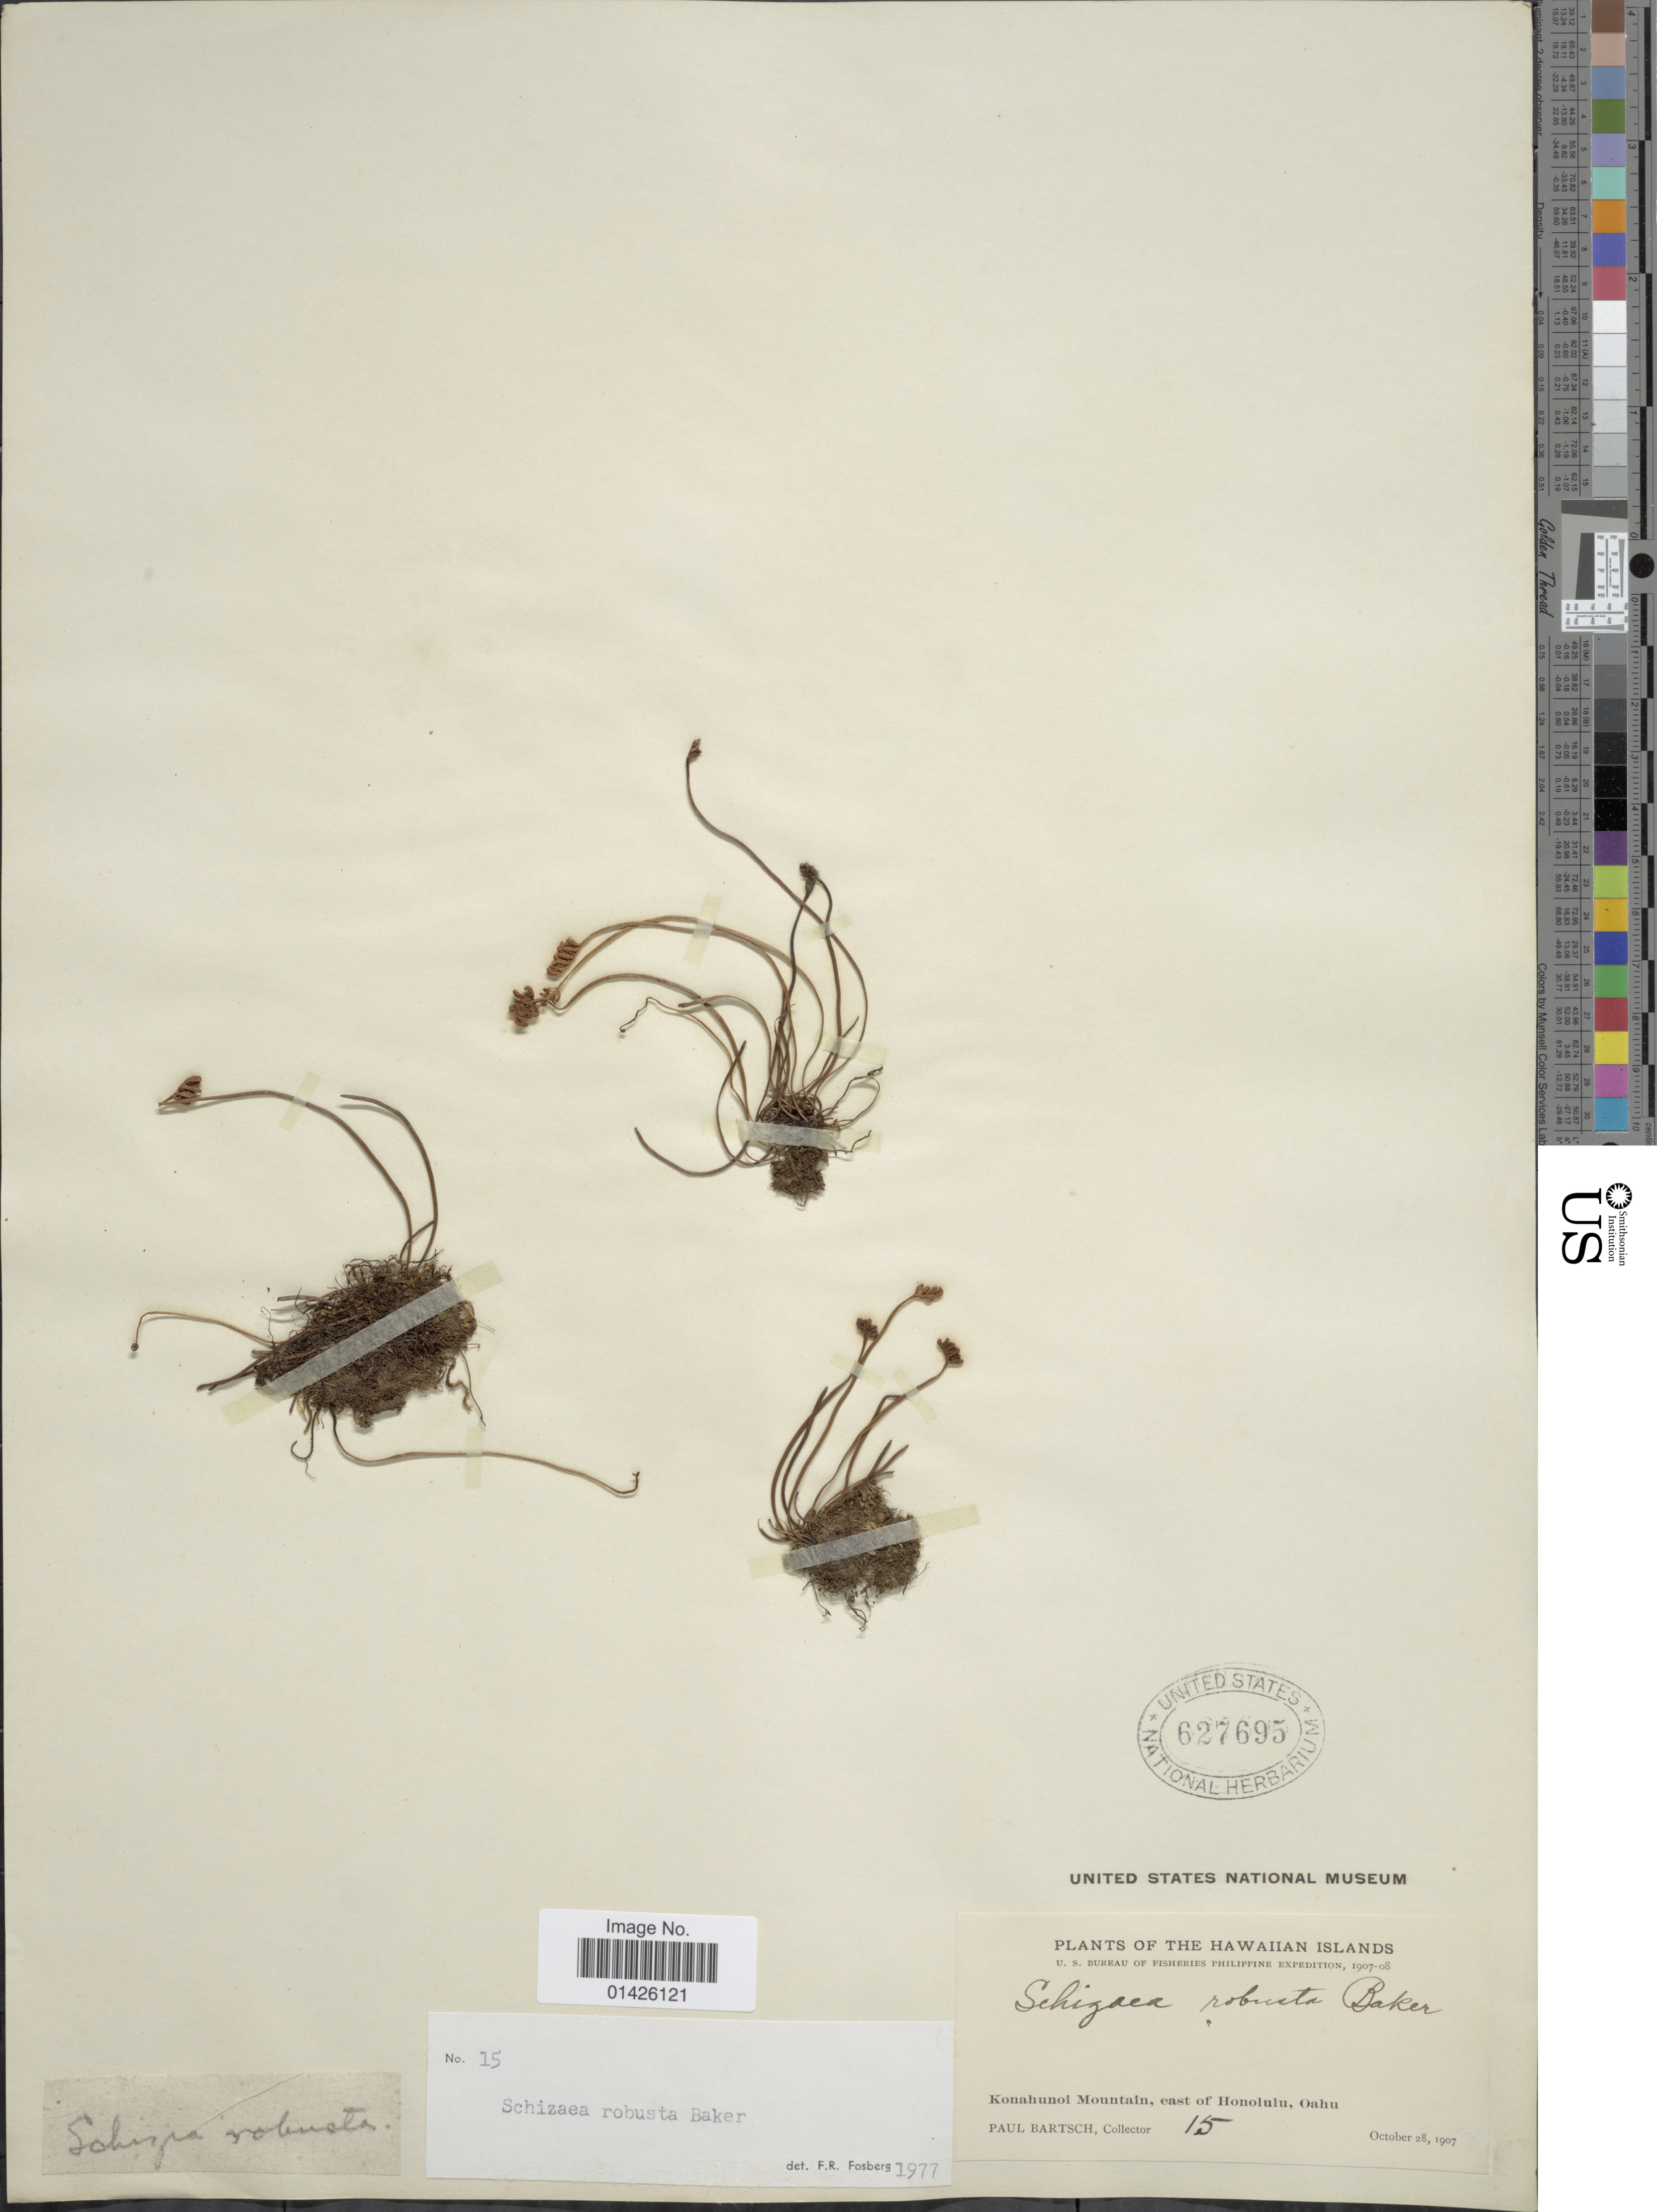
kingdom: Plantae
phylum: Tracheophyta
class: Polypodiopsida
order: Schizaeales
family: Schizaeaceae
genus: Schizaea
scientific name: Schizaea robusta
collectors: P. Bartsch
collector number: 15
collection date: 1907-10-28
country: United States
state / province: Hawaii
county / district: Honolulu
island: Oahu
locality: The Hawaiian Island, Konahunoi Mountain, east of Honolulu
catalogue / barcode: US 627695